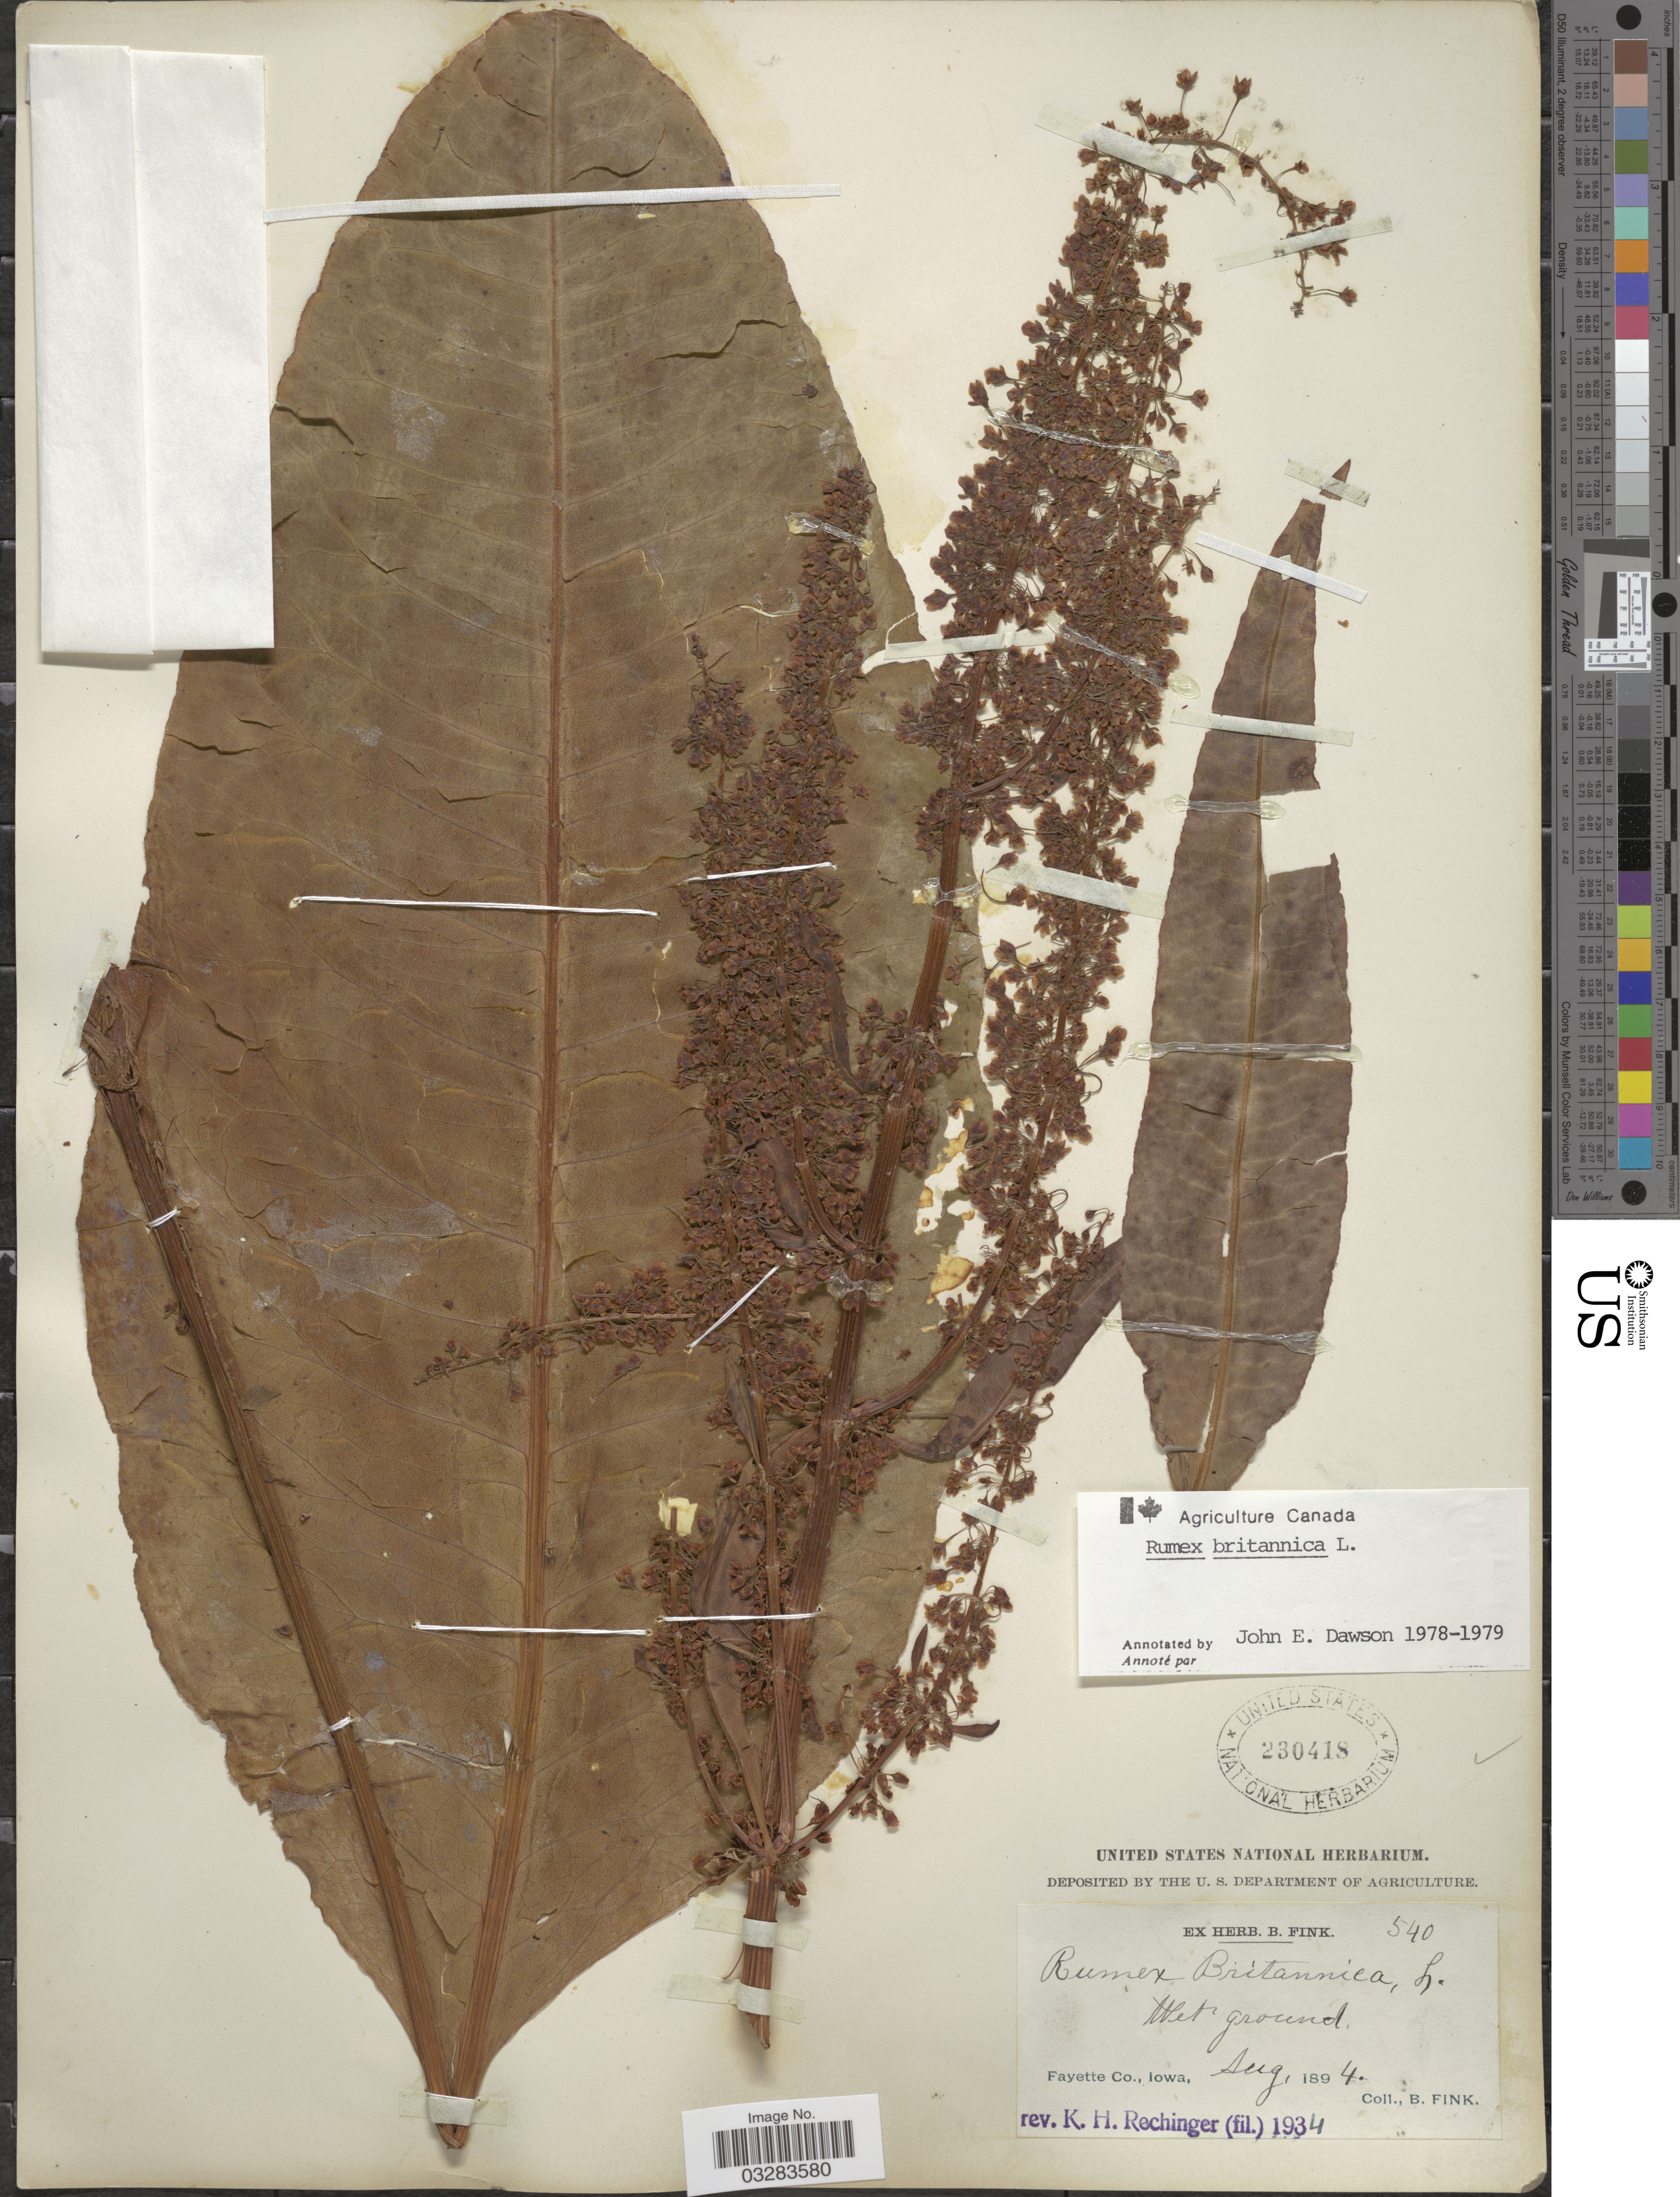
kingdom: Plantae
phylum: Tracheophyta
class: Magnoliopsida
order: Caryophyllales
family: Polygonaceae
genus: Rumex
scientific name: Rumex britannica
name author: L.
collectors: B. Fink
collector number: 540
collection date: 1894-08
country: United States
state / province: Iowa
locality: Fayette Co.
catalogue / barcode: US 230418